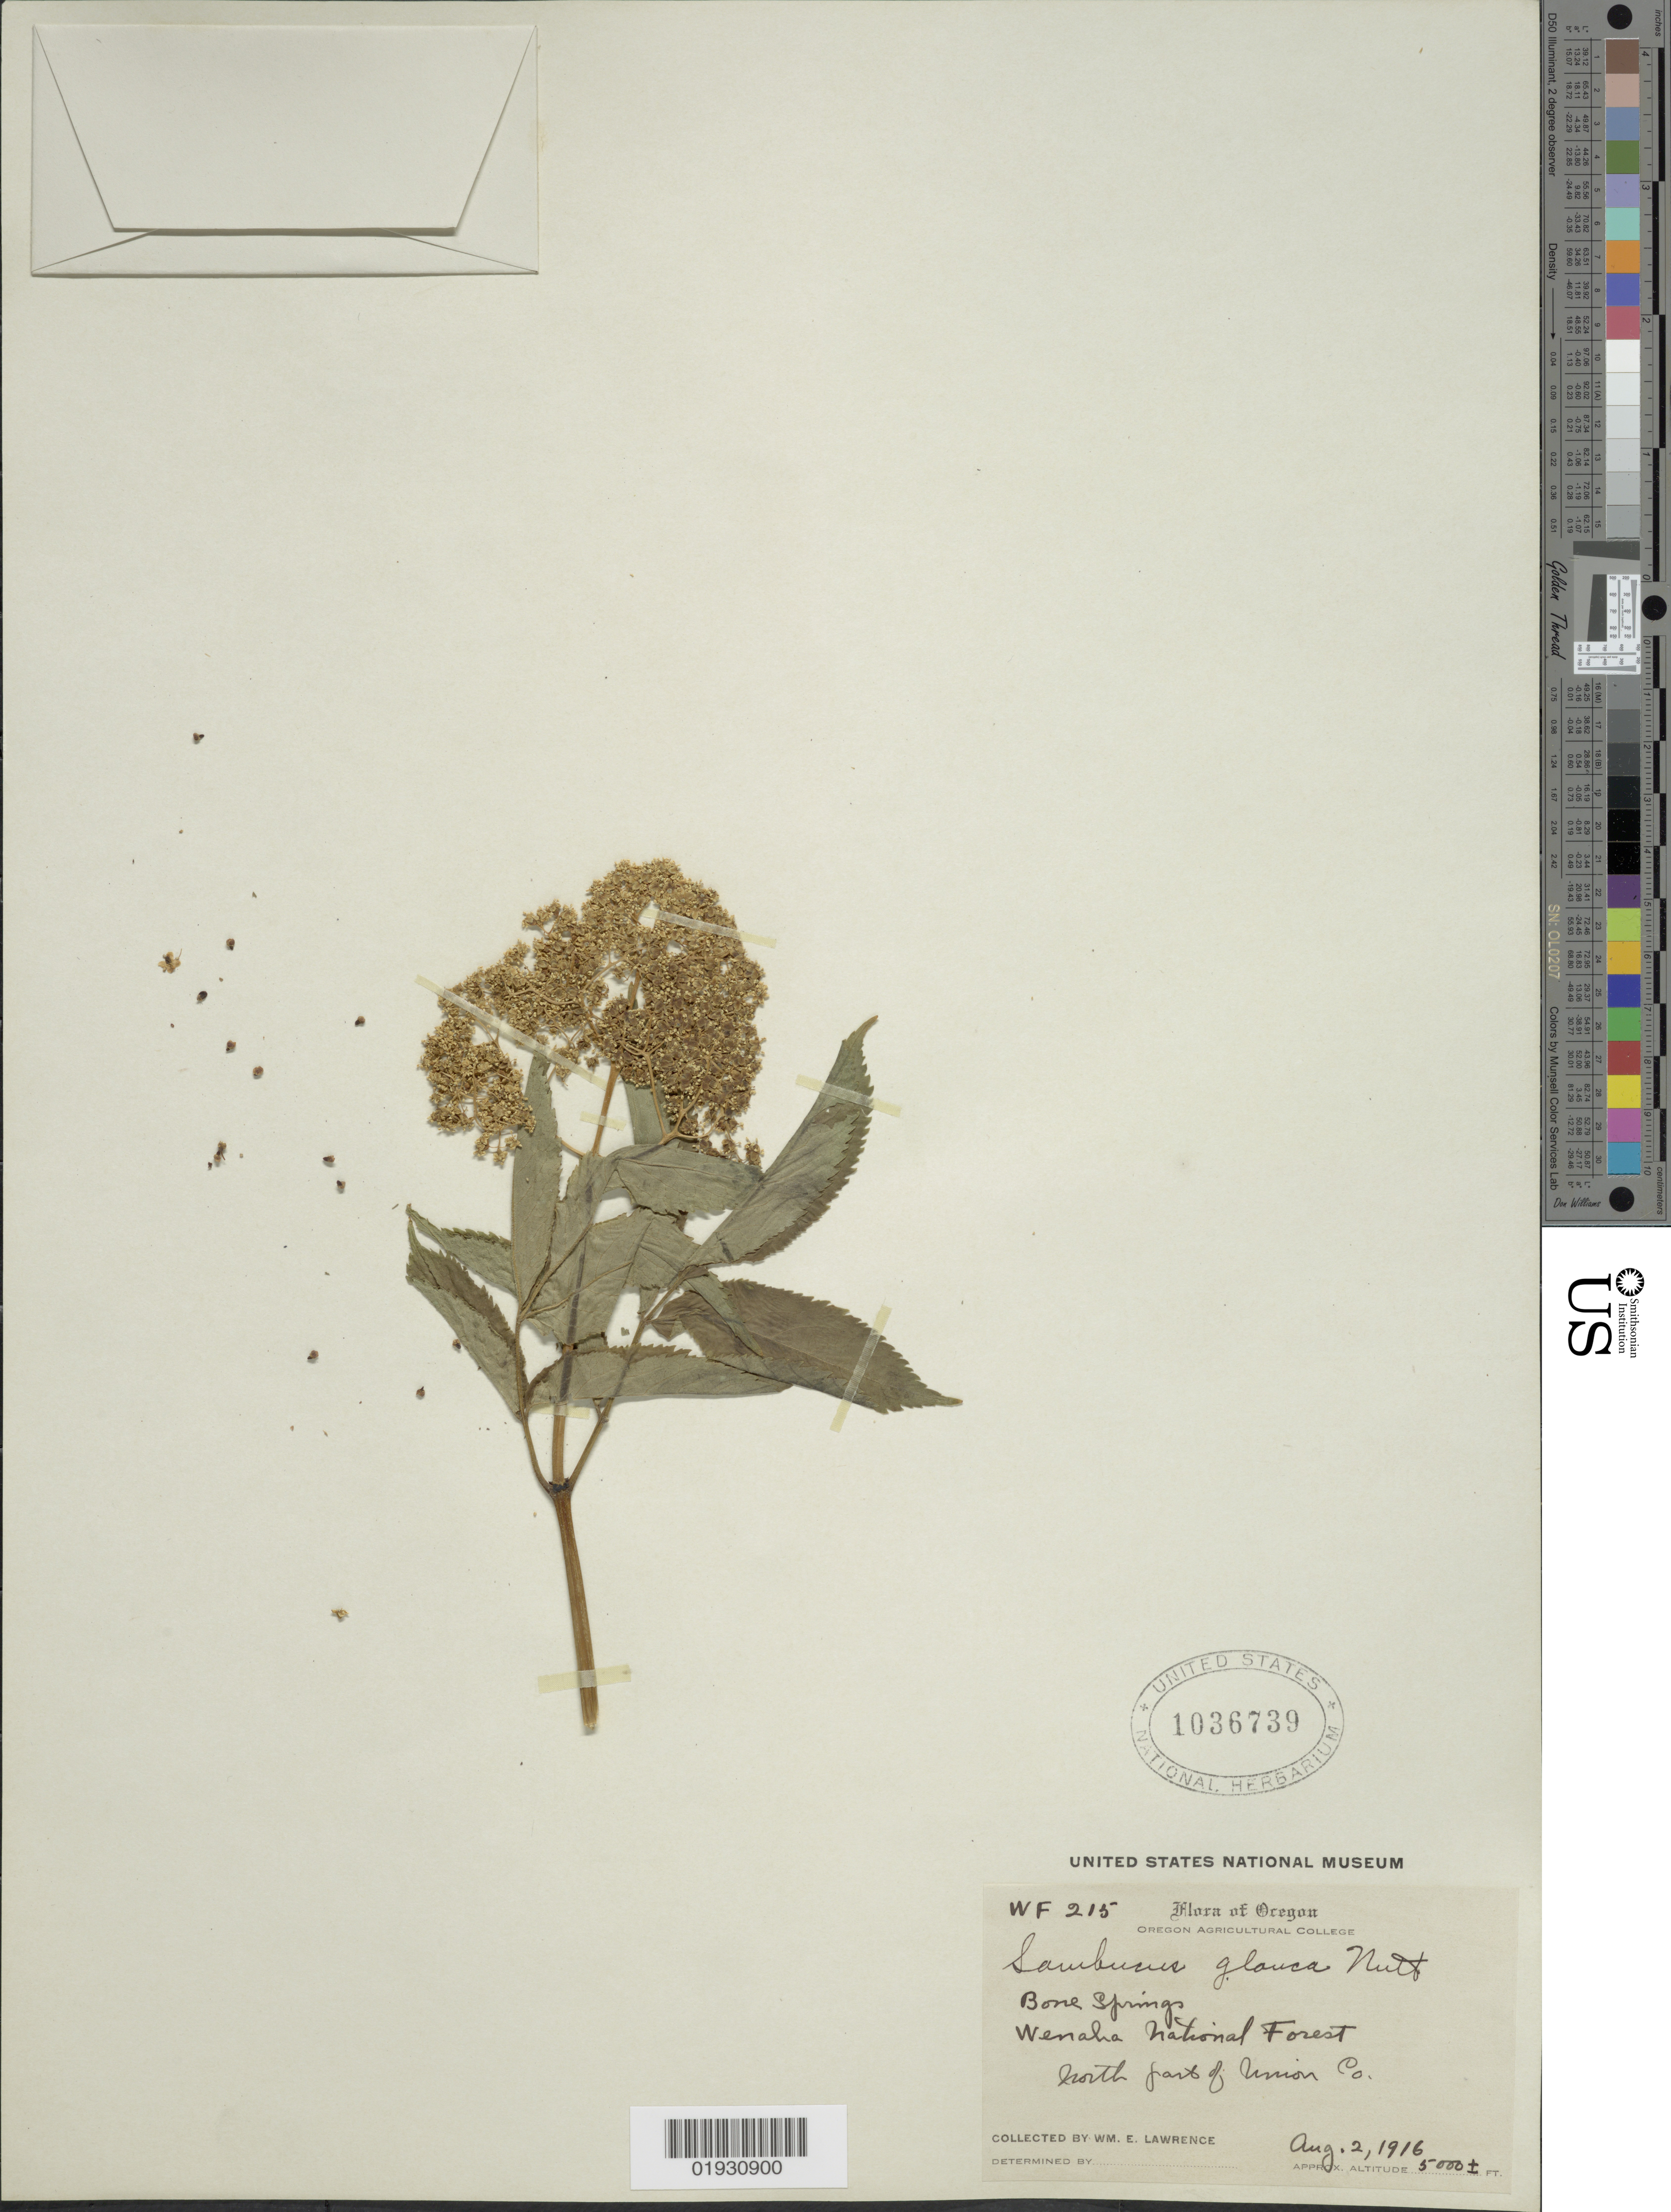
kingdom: Plantae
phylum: Tracheophyta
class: Magnoliopsida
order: Dipsacales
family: Viburnaceae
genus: Sambucus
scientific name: Sambucus cerulea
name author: Raf.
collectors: W. Lawrence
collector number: WF215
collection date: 1916-08-02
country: United States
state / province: Oregon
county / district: Union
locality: Wenaha National Forest. North part of Union Co.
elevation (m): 1524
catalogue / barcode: US 1036739